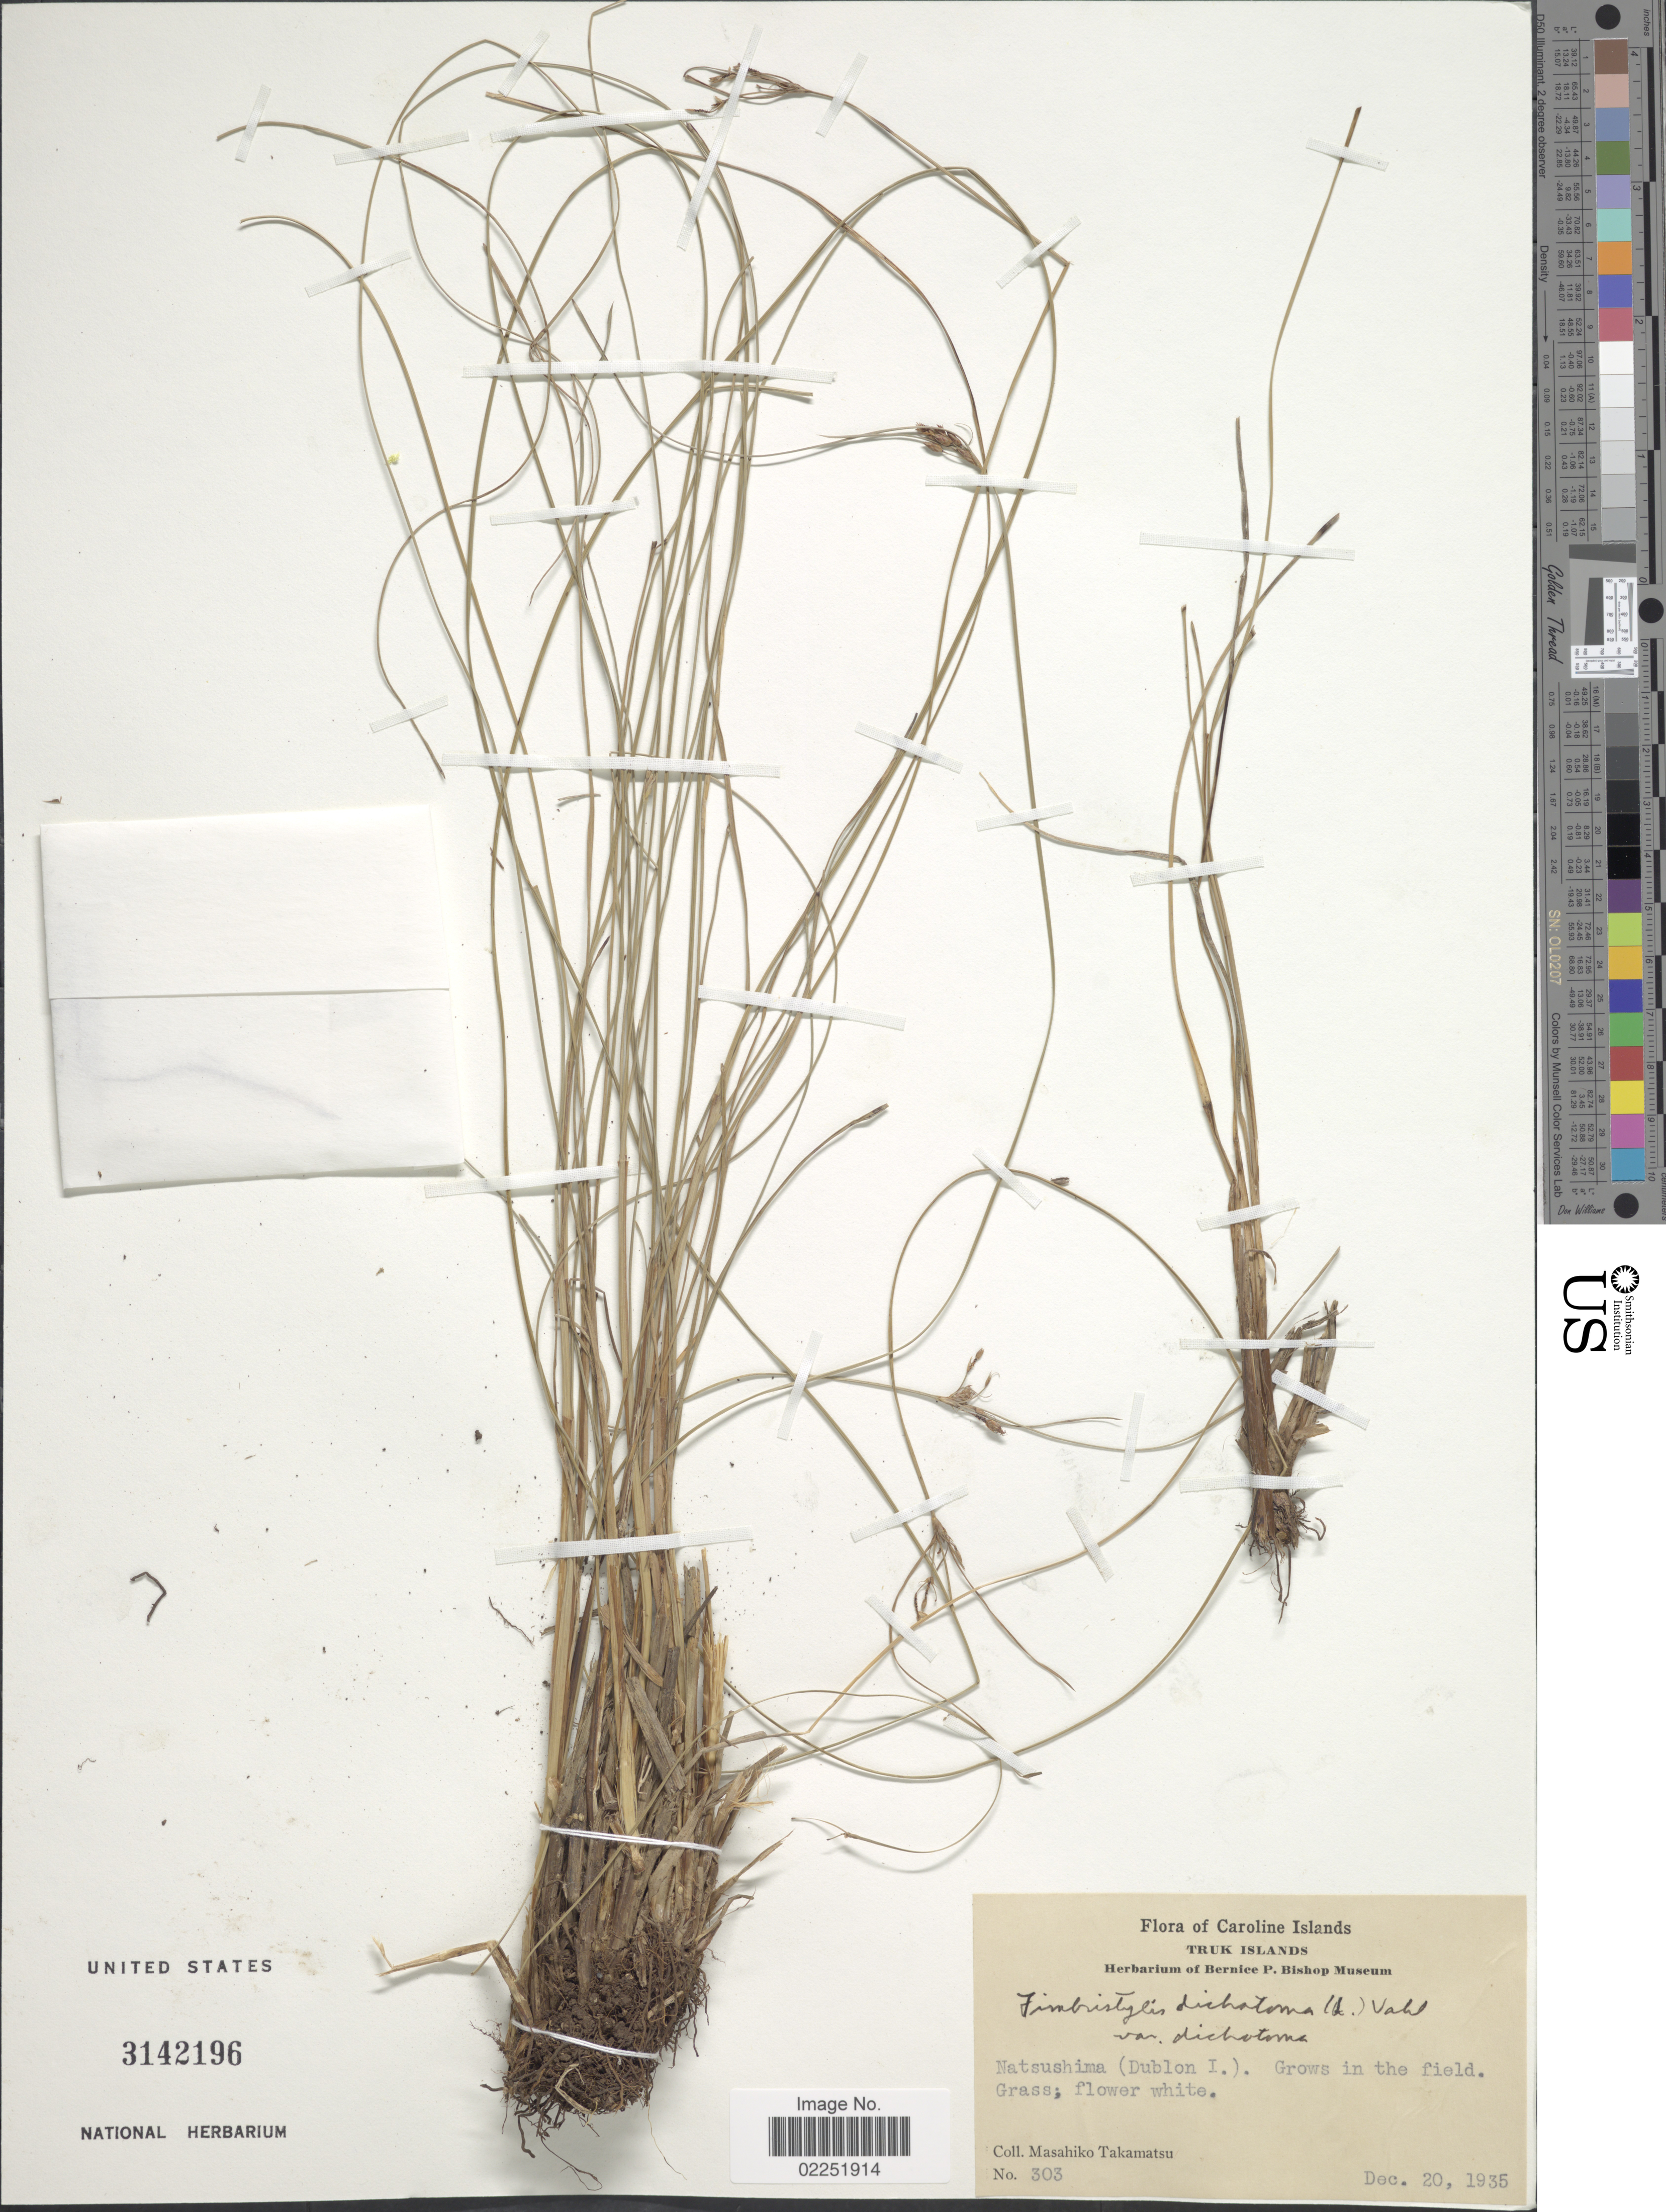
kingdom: Plantae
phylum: Tracheophyta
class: Liliopsida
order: Poales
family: Cyperaceae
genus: Fimbristylis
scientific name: Fimbristylis dichotoma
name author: (L.) Vahl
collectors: M. Takamatsu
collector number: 303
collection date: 1935-12-20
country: Micronesia, Federated States of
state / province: Truk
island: Dublon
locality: Caroline Islands, Truk Islands, Natsushima (Dublon I.)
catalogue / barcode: US 3142196